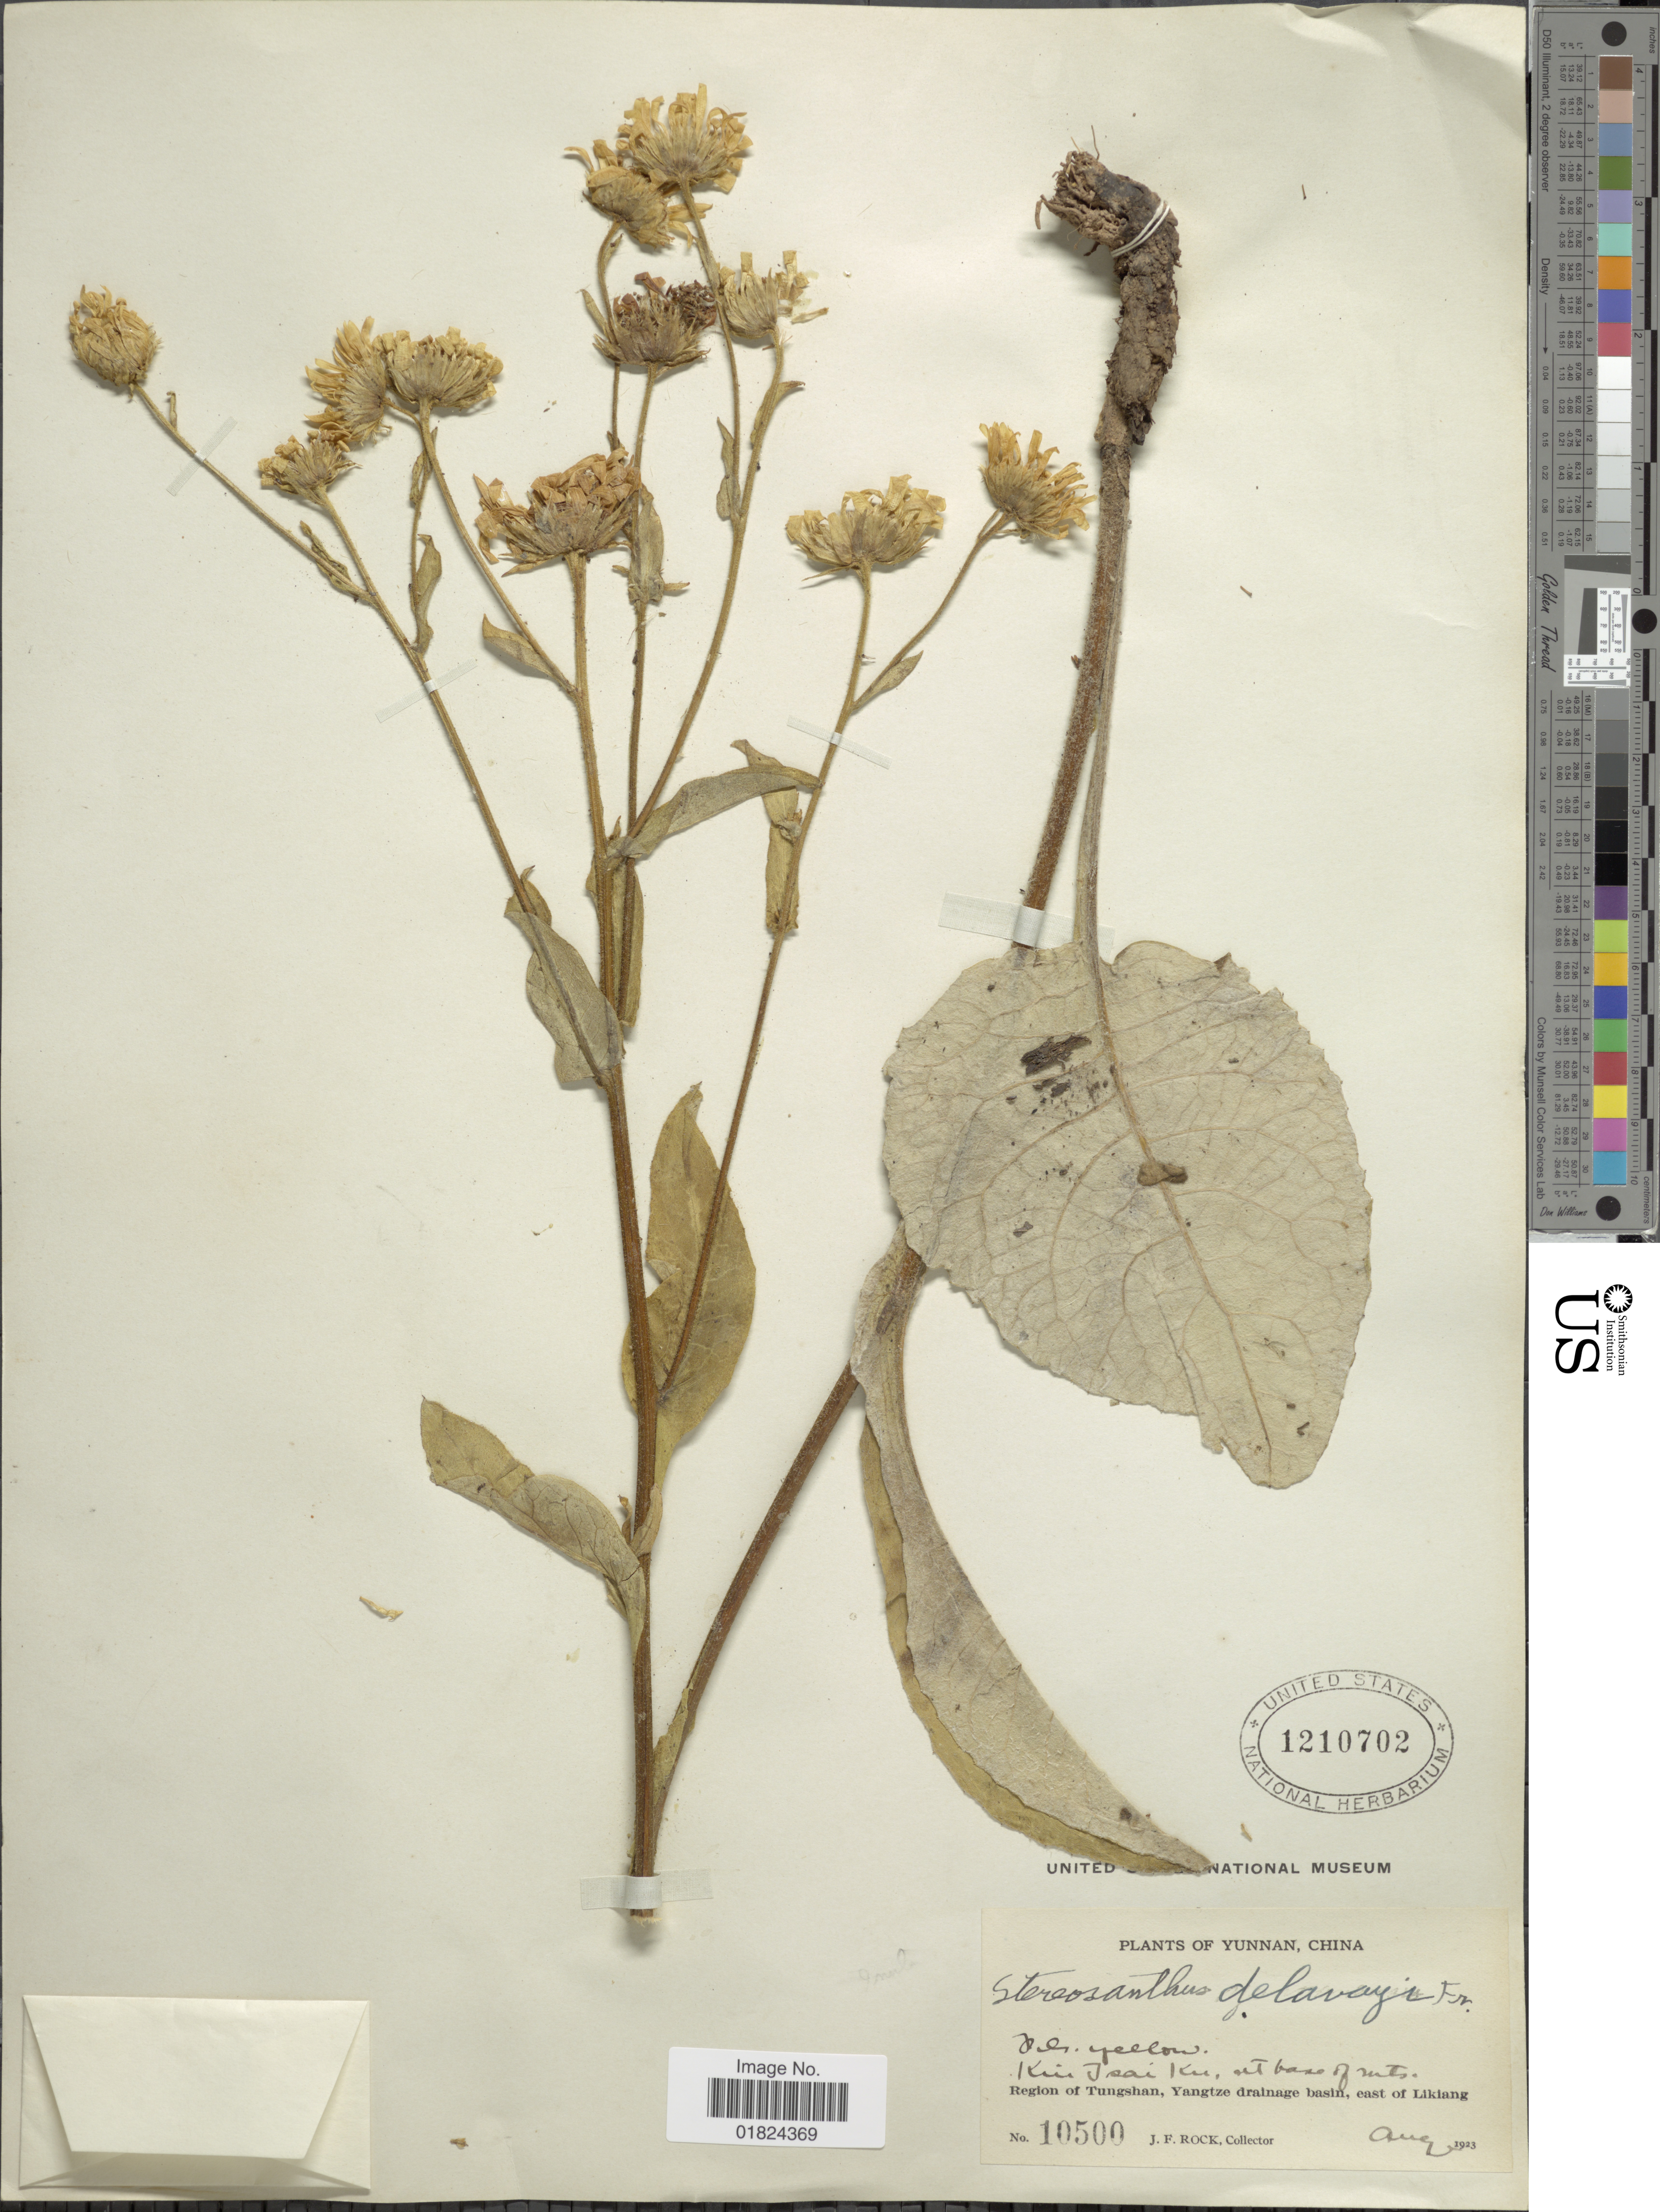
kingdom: Plantae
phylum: Tracheophyta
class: Magnoliopsida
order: Asterales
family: Asteraceae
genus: Stereosanthus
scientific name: Stereosanthus delavayi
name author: Fr. & Steetz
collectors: J. Rock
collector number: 10500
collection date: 1923-08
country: China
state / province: Yunnan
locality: Kin Tsai Ku, at base of mts., region of Tungshan, Yangtze drainage basin, east of Likiang.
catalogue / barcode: US 1210702